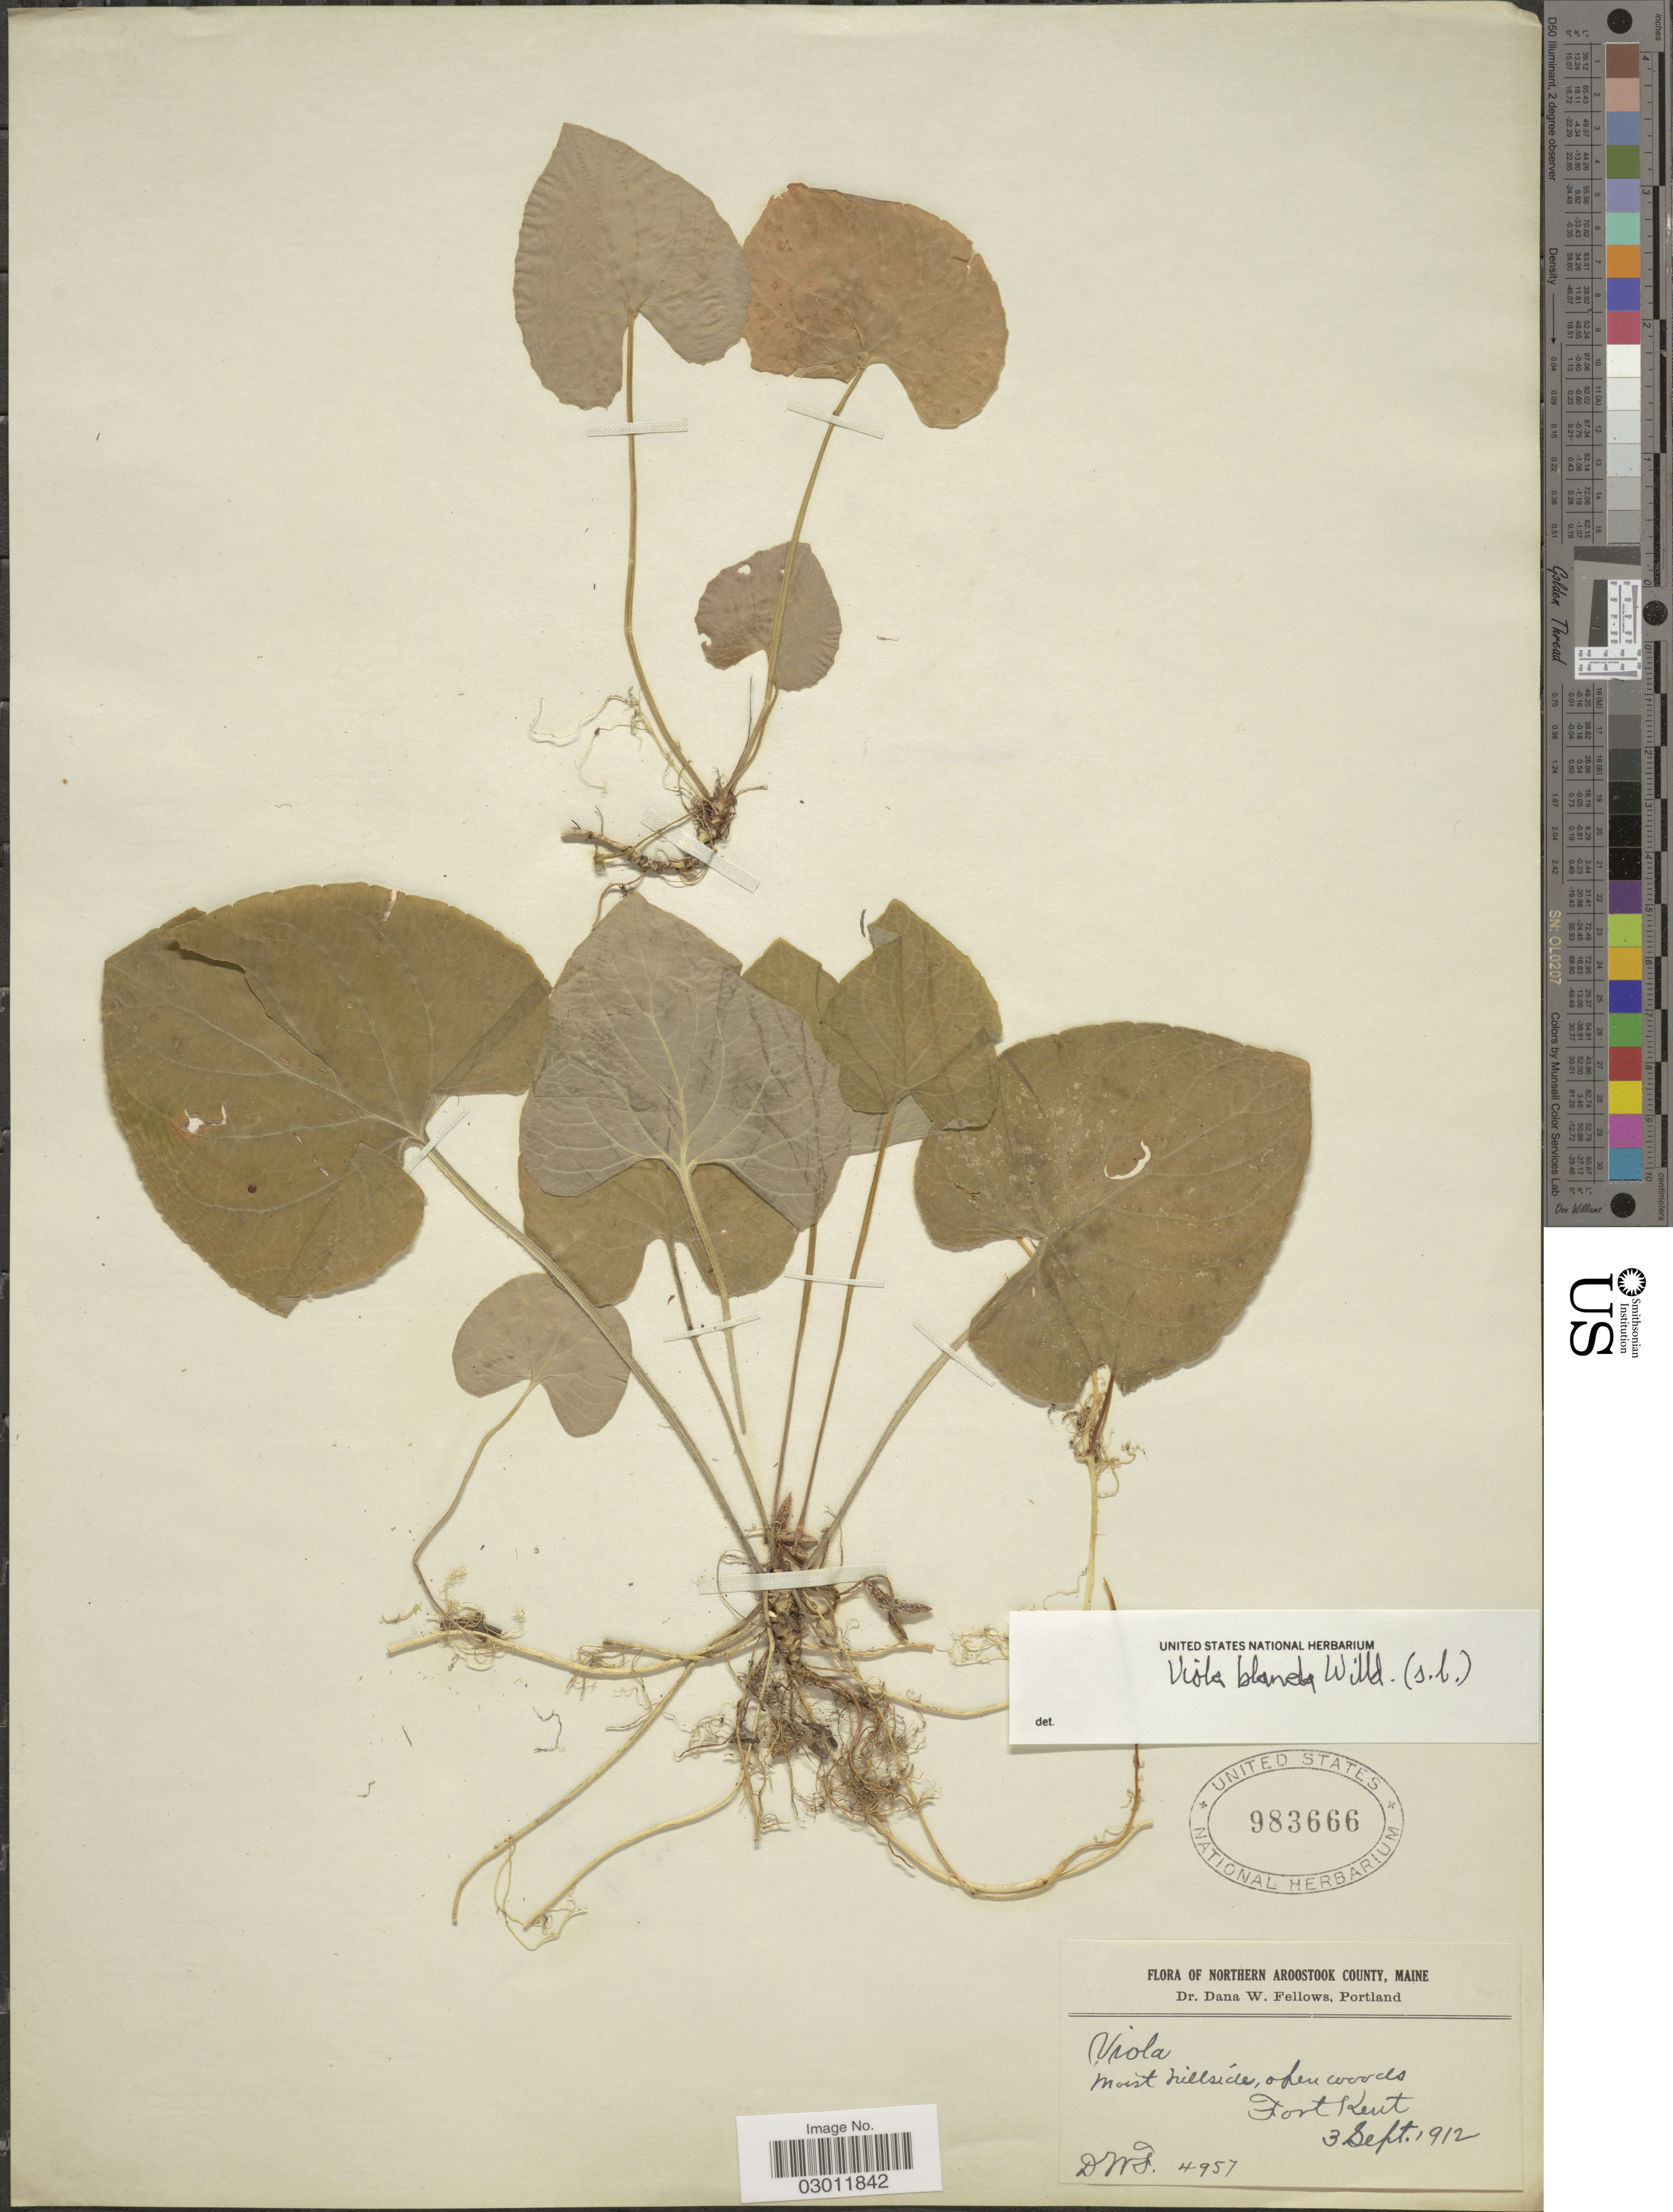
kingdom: Plantae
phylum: Tracheophyta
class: Magnoliopsida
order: Malpighiales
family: Violaceae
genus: Viola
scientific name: Viola blanda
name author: Willd.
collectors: D. W. Fellows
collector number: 4957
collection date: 1912-09-03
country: United States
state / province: Maine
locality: Northern Aroostook County. Fort Kent.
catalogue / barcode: US 983666